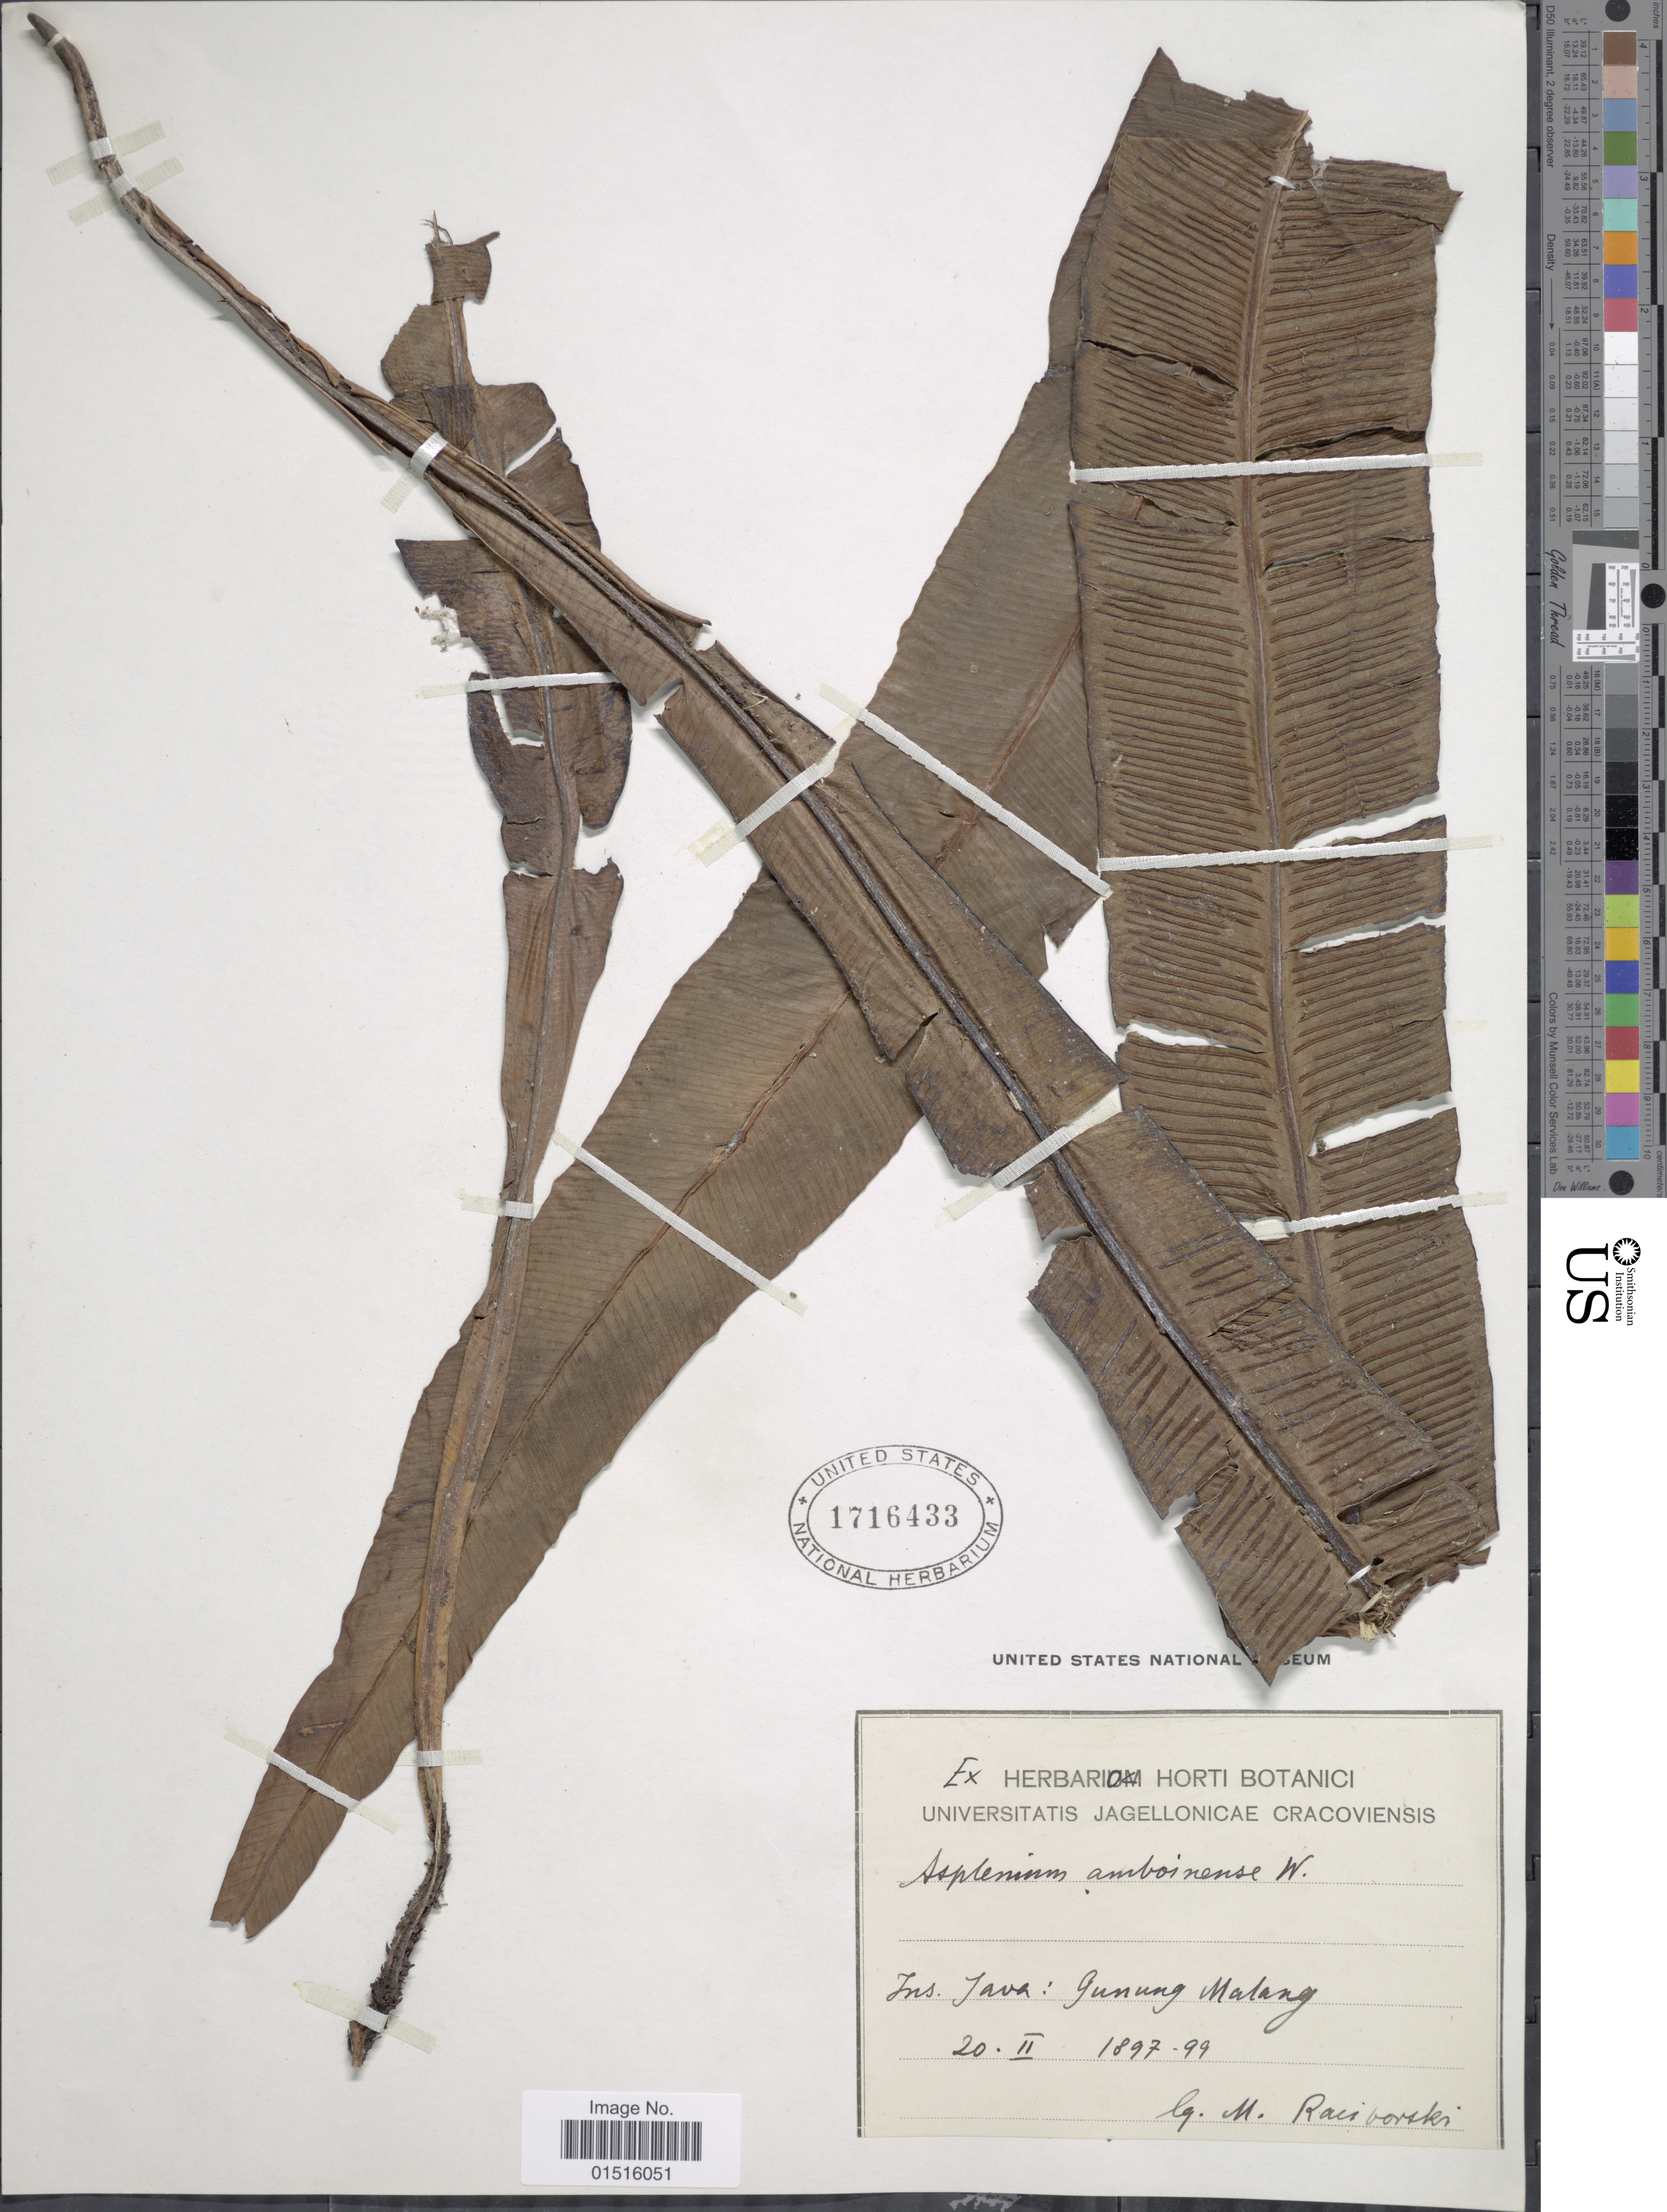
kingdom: Plantae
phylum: Tracheophyta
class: Polypodiopsida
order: Polypodiales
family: Aspleniaceae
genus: Asplenium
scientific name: Asplenium amboinense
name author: Willd.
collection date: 1897-02-20/1899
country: Indonesia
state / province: Java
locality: Gunung Malang. Ins. Java.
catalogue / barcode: US 1716433